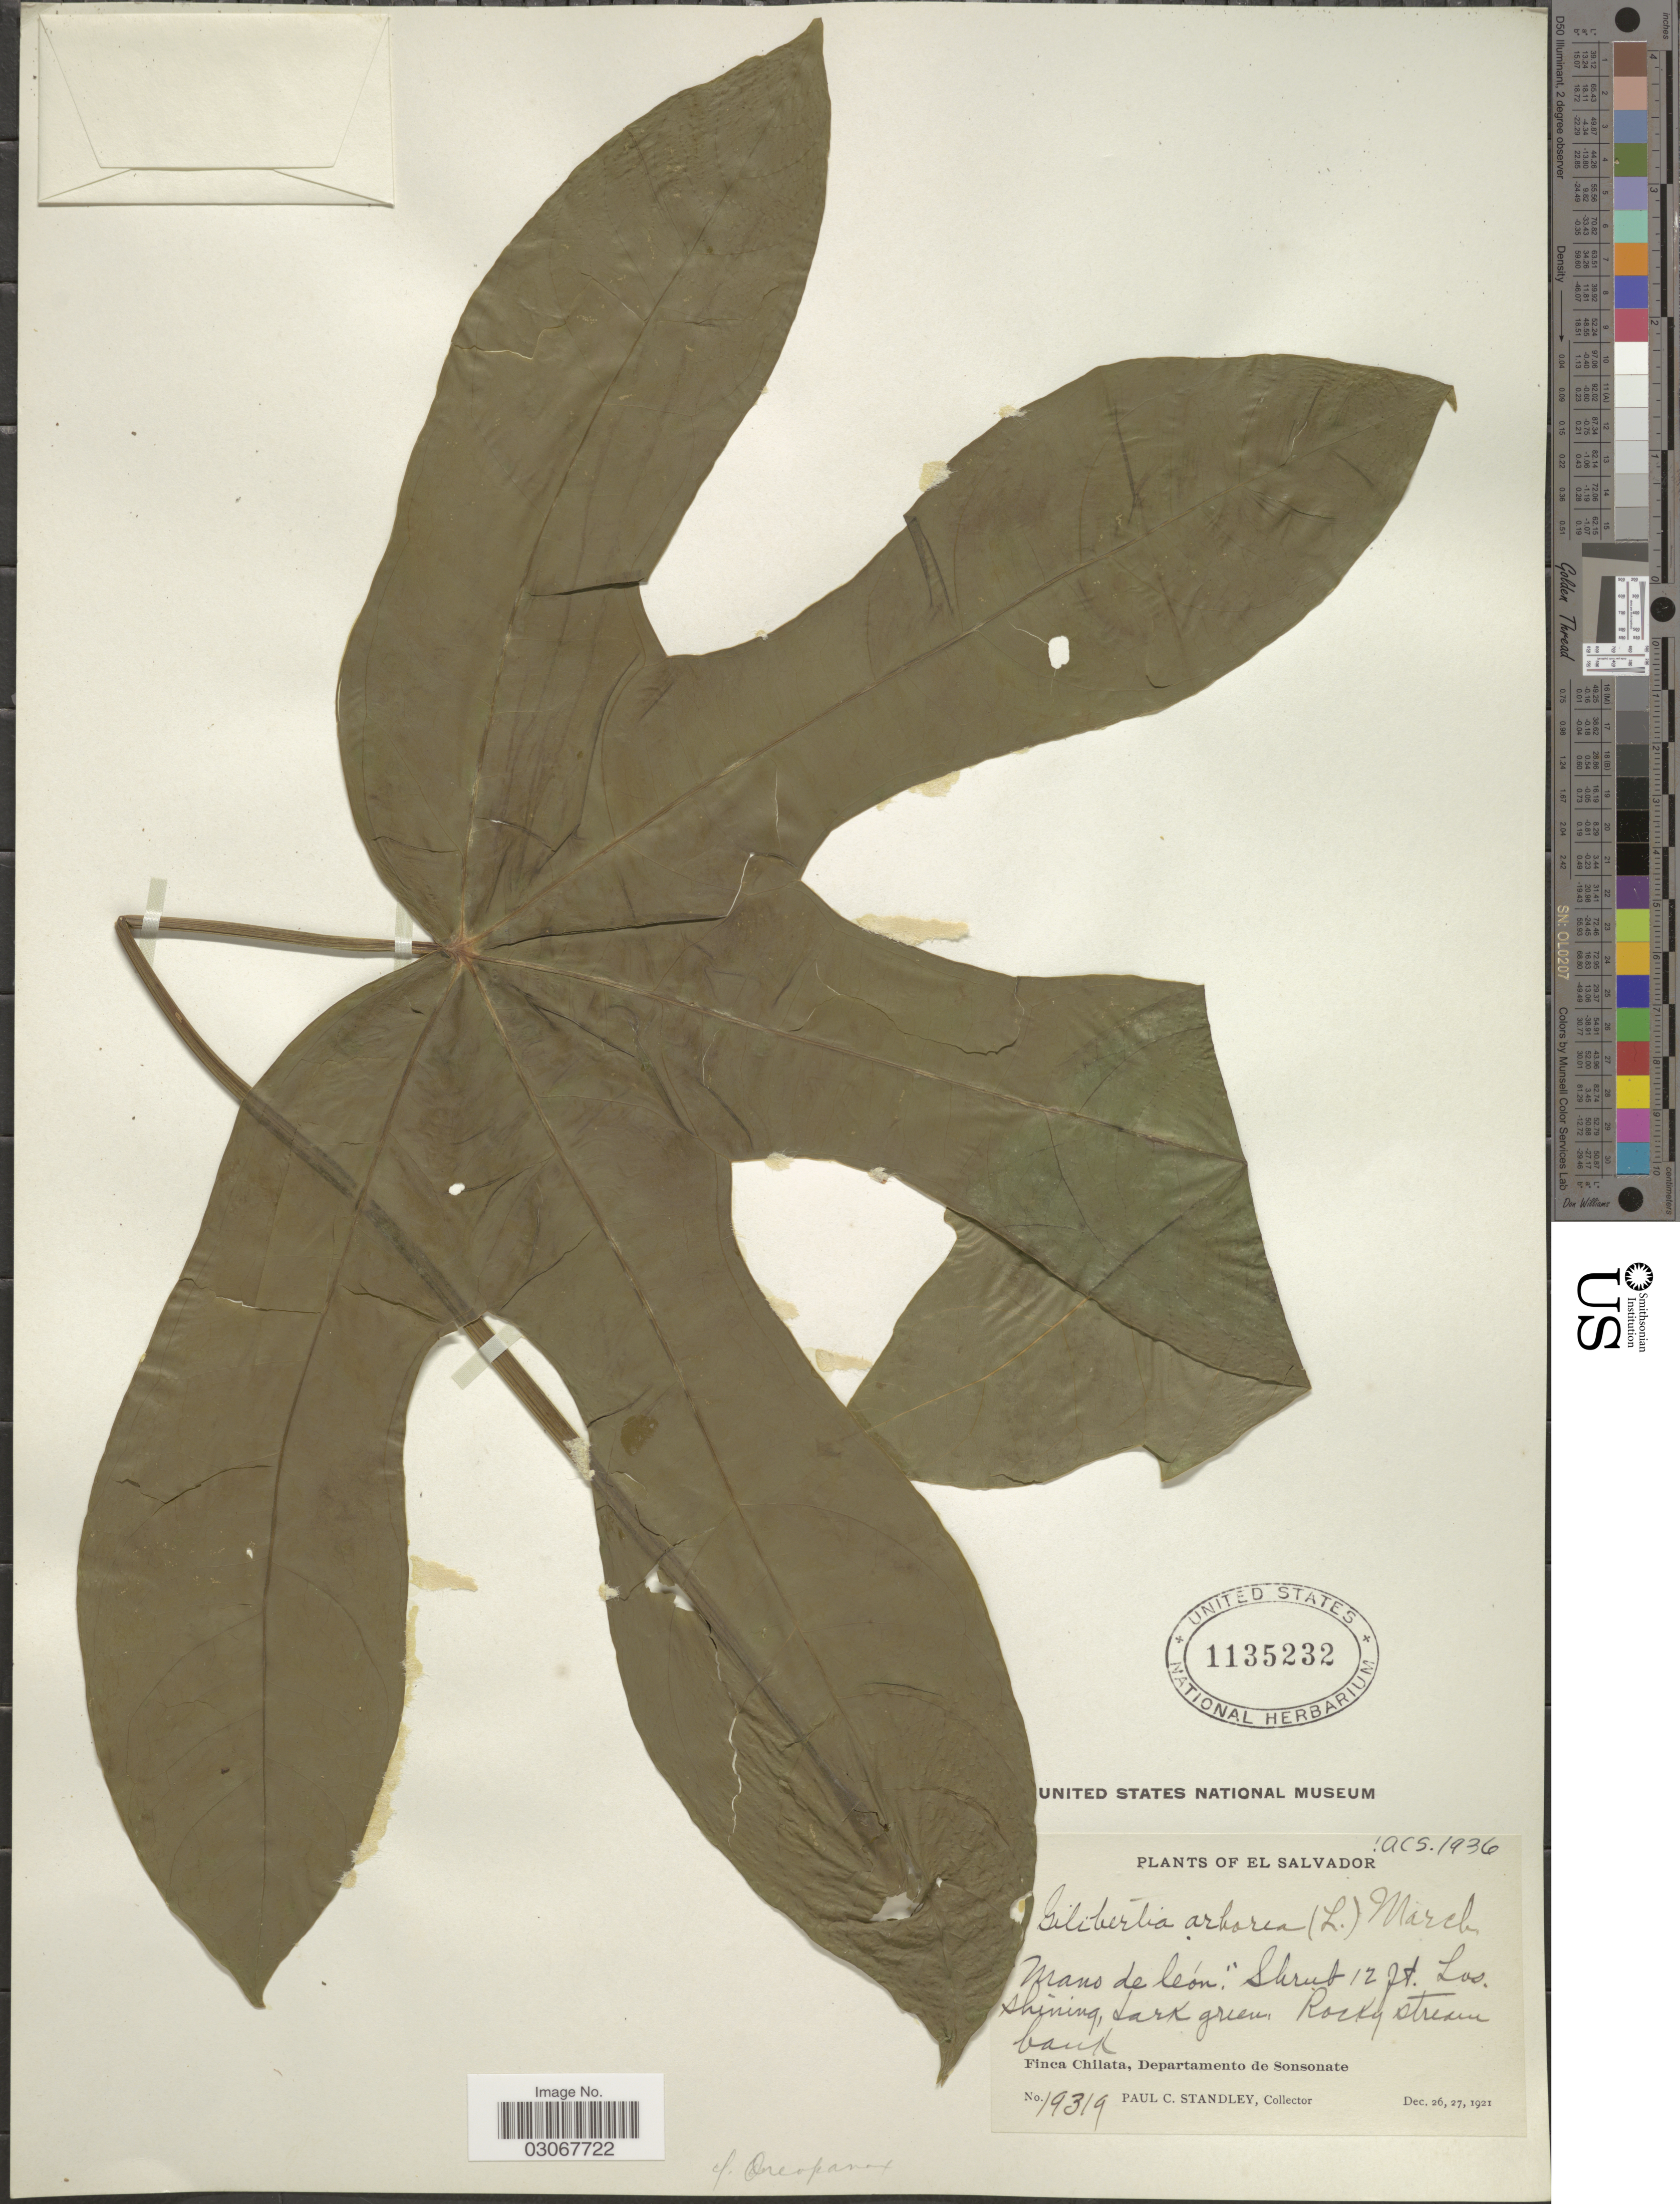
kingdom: Plantae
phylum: Tracheophyta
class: Magnoliopsida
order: Apiales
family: Araliaceae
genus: Oreopanax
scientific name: Oreopanax sp.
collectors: P. C. Standley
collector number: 19319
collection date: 1921-12-26/1921-12-27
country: El Salvador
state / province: Sonsonate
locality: Finca Chilata, Departamento de Sonsonate.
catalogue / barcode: US 1135232